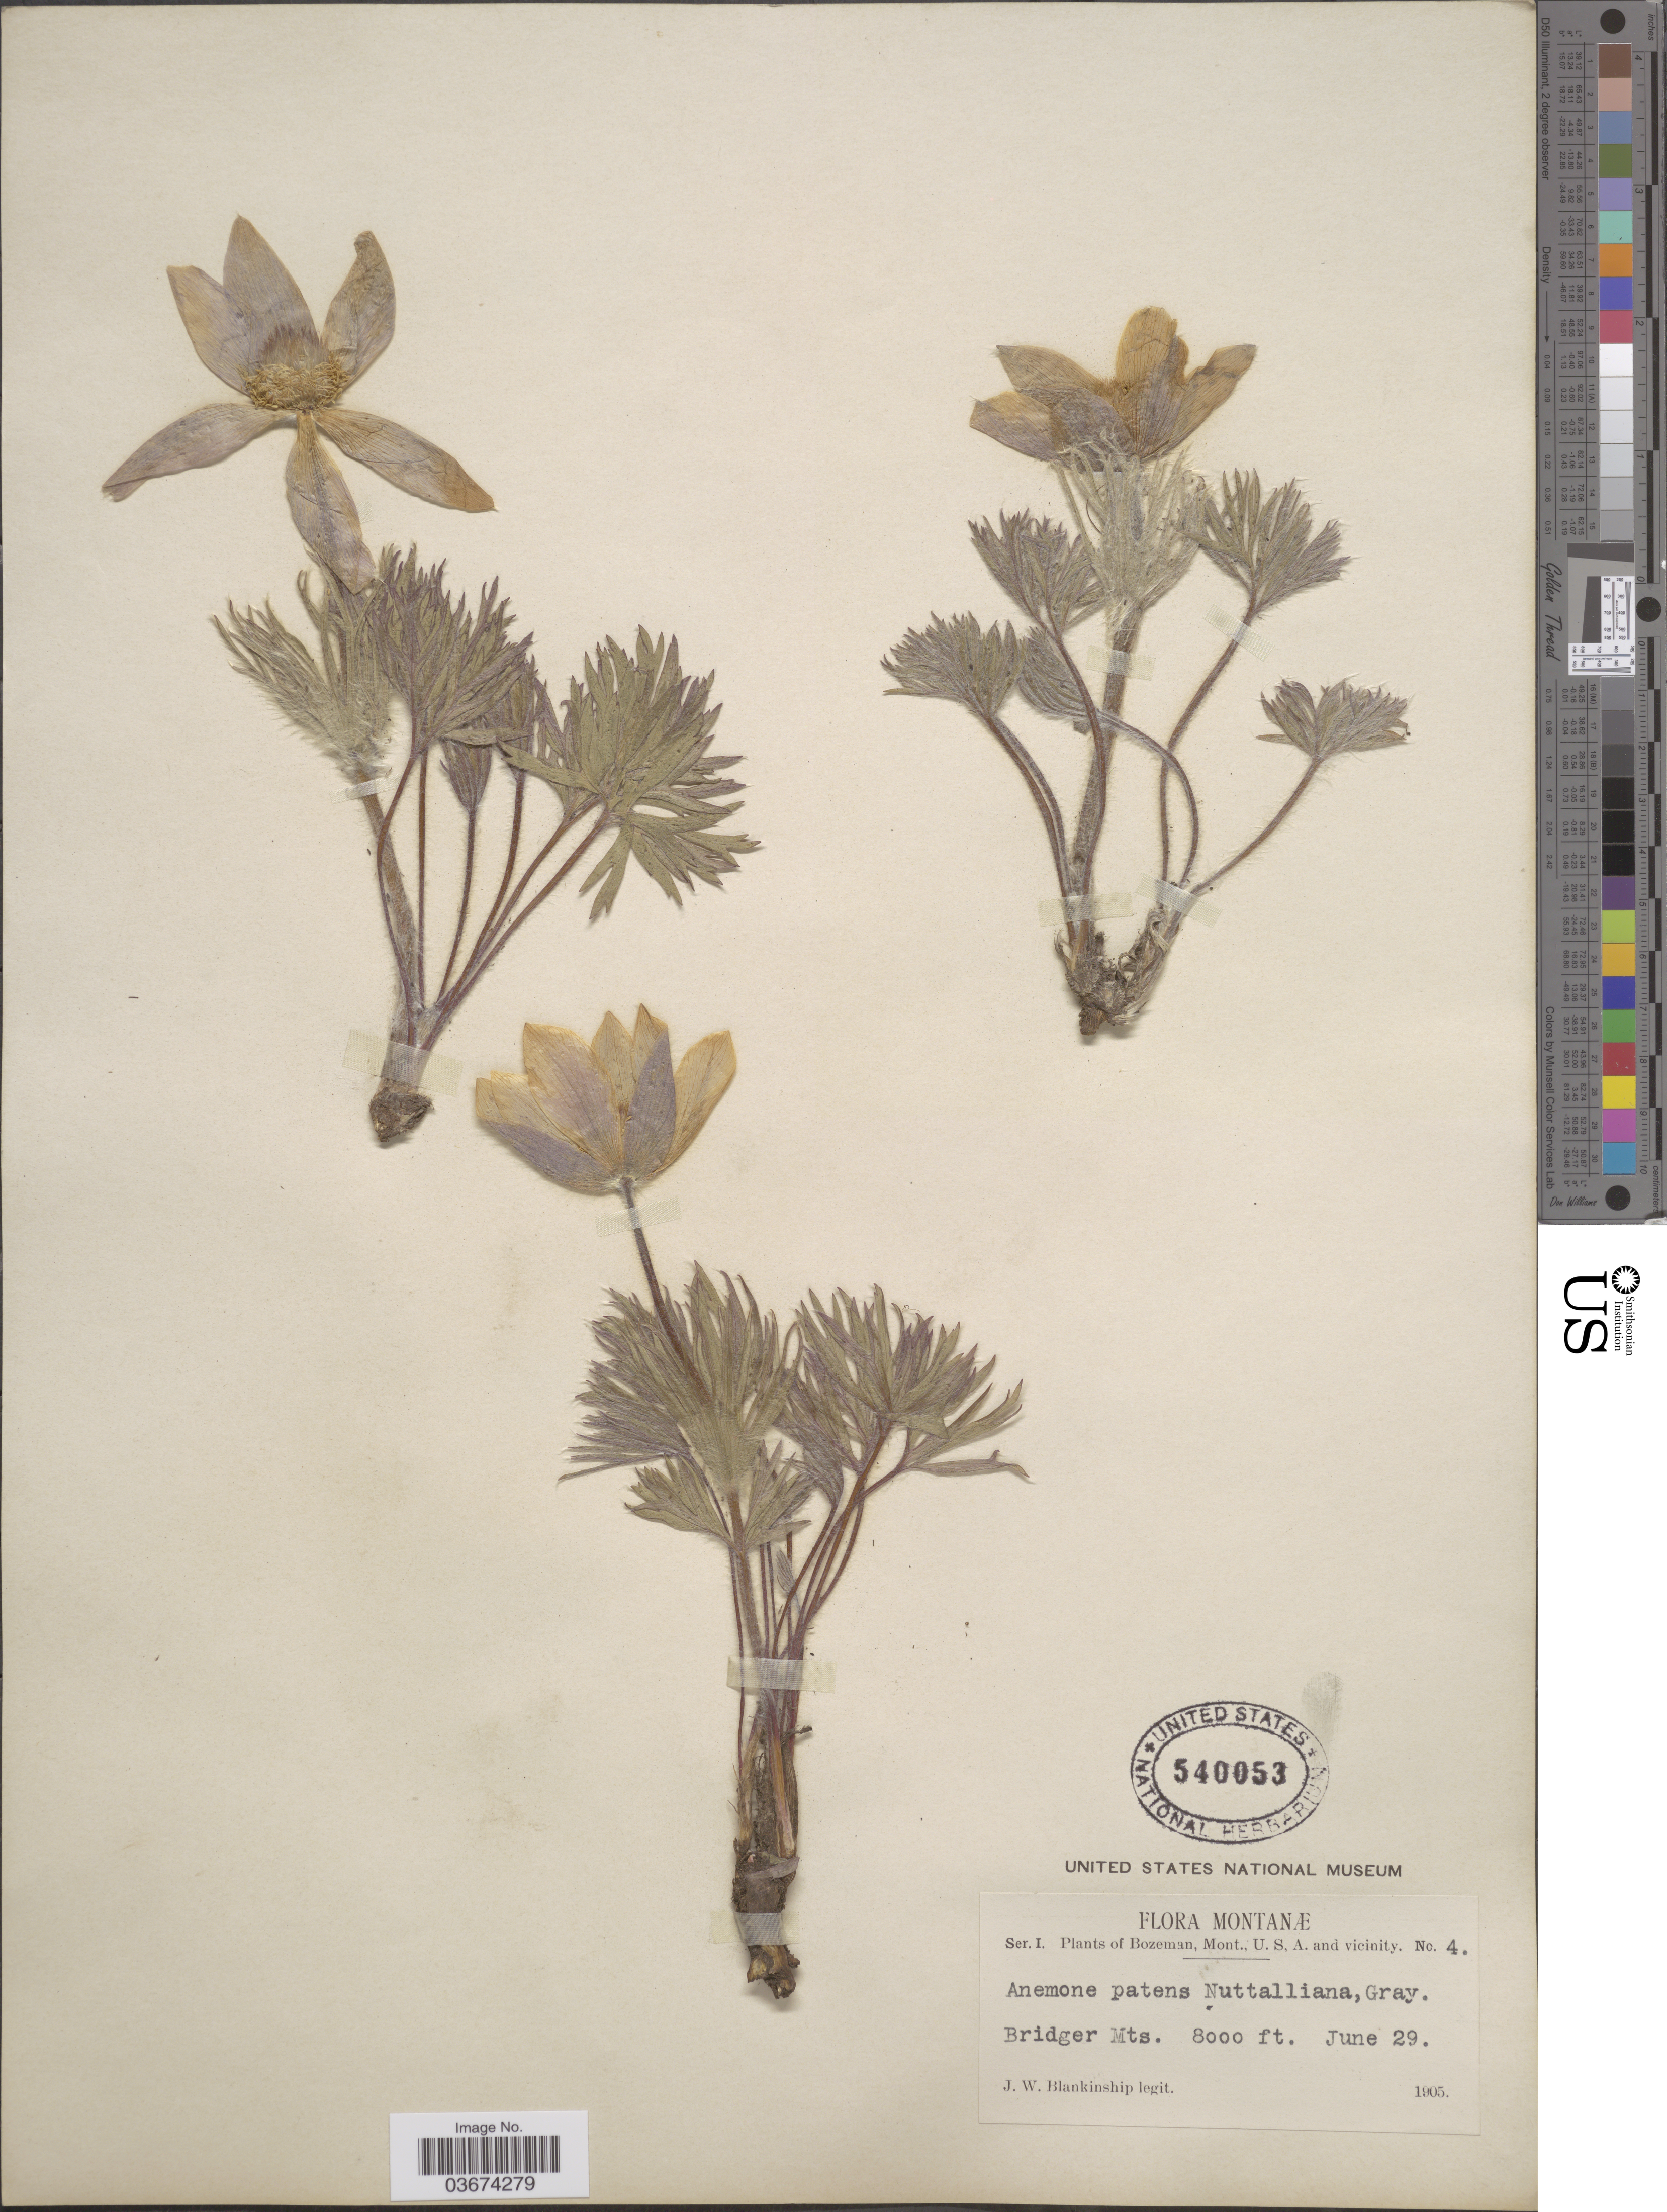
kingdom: Plantae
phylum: Tracheophyta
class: Magnoliopsida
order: Ranunculales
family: Ranunculaceae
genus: Pulsatilla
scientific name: Pulsatilla nuttalliana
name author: (DC.) Bercht. & J. Presl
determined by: Strong, Mark T., (BOT), Smithsonian Institution - National Museum of Natural History (UNITED STATES)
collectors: J. W. Blankinship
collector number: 4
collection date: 1905-06-29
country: United States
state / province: Montana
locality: Bozeman, U.S.A. and vicinity. Bridger Mts.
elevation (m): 2438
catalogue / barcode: US 540053